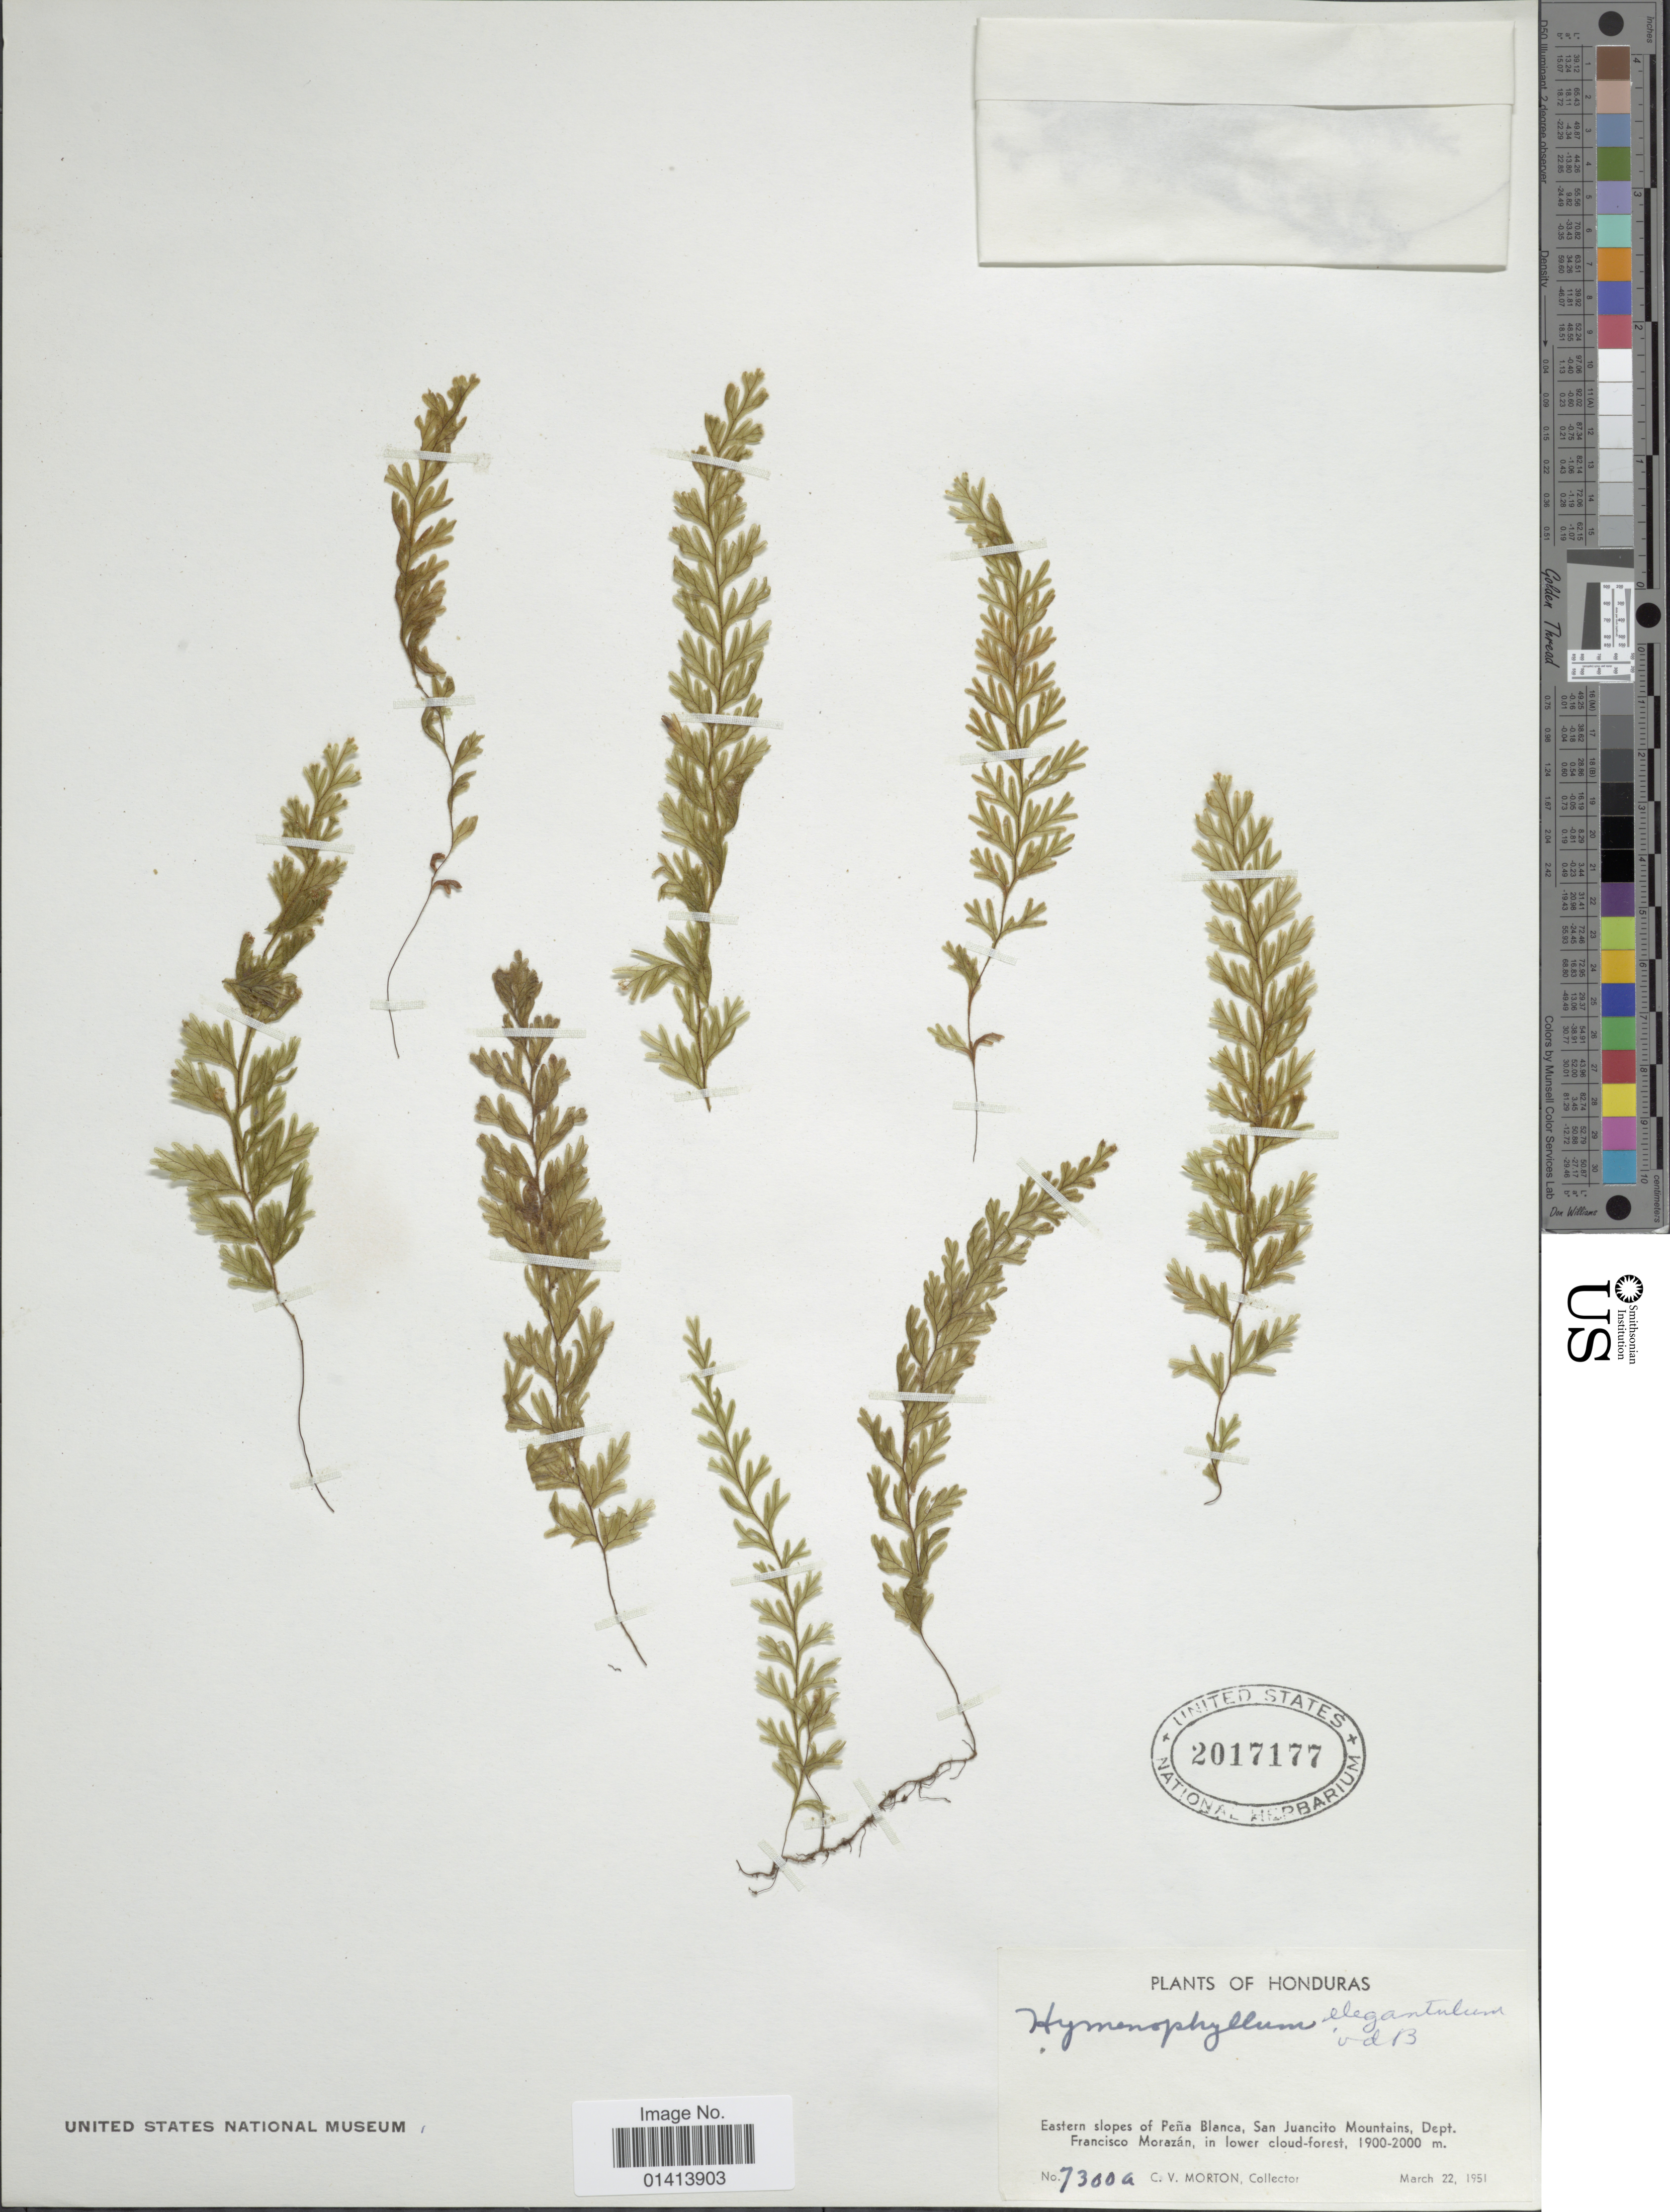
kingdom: Plantae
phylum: Tracheophyta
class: Polypodiopsida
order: Hymenophyllales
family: Hymenophyllaceae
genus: Hymenophyllum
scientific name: Hymenophyllum elegantulum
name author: Bosch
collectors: C. V. Morton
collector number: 7300a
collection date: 1951-03-22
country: Honduras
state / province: Fco. Morazán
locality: Eastern slopes of Peña Blanca, San Juancito Mountains, Dept Francisco Morazan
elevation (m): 1900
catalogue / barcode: US 2017177